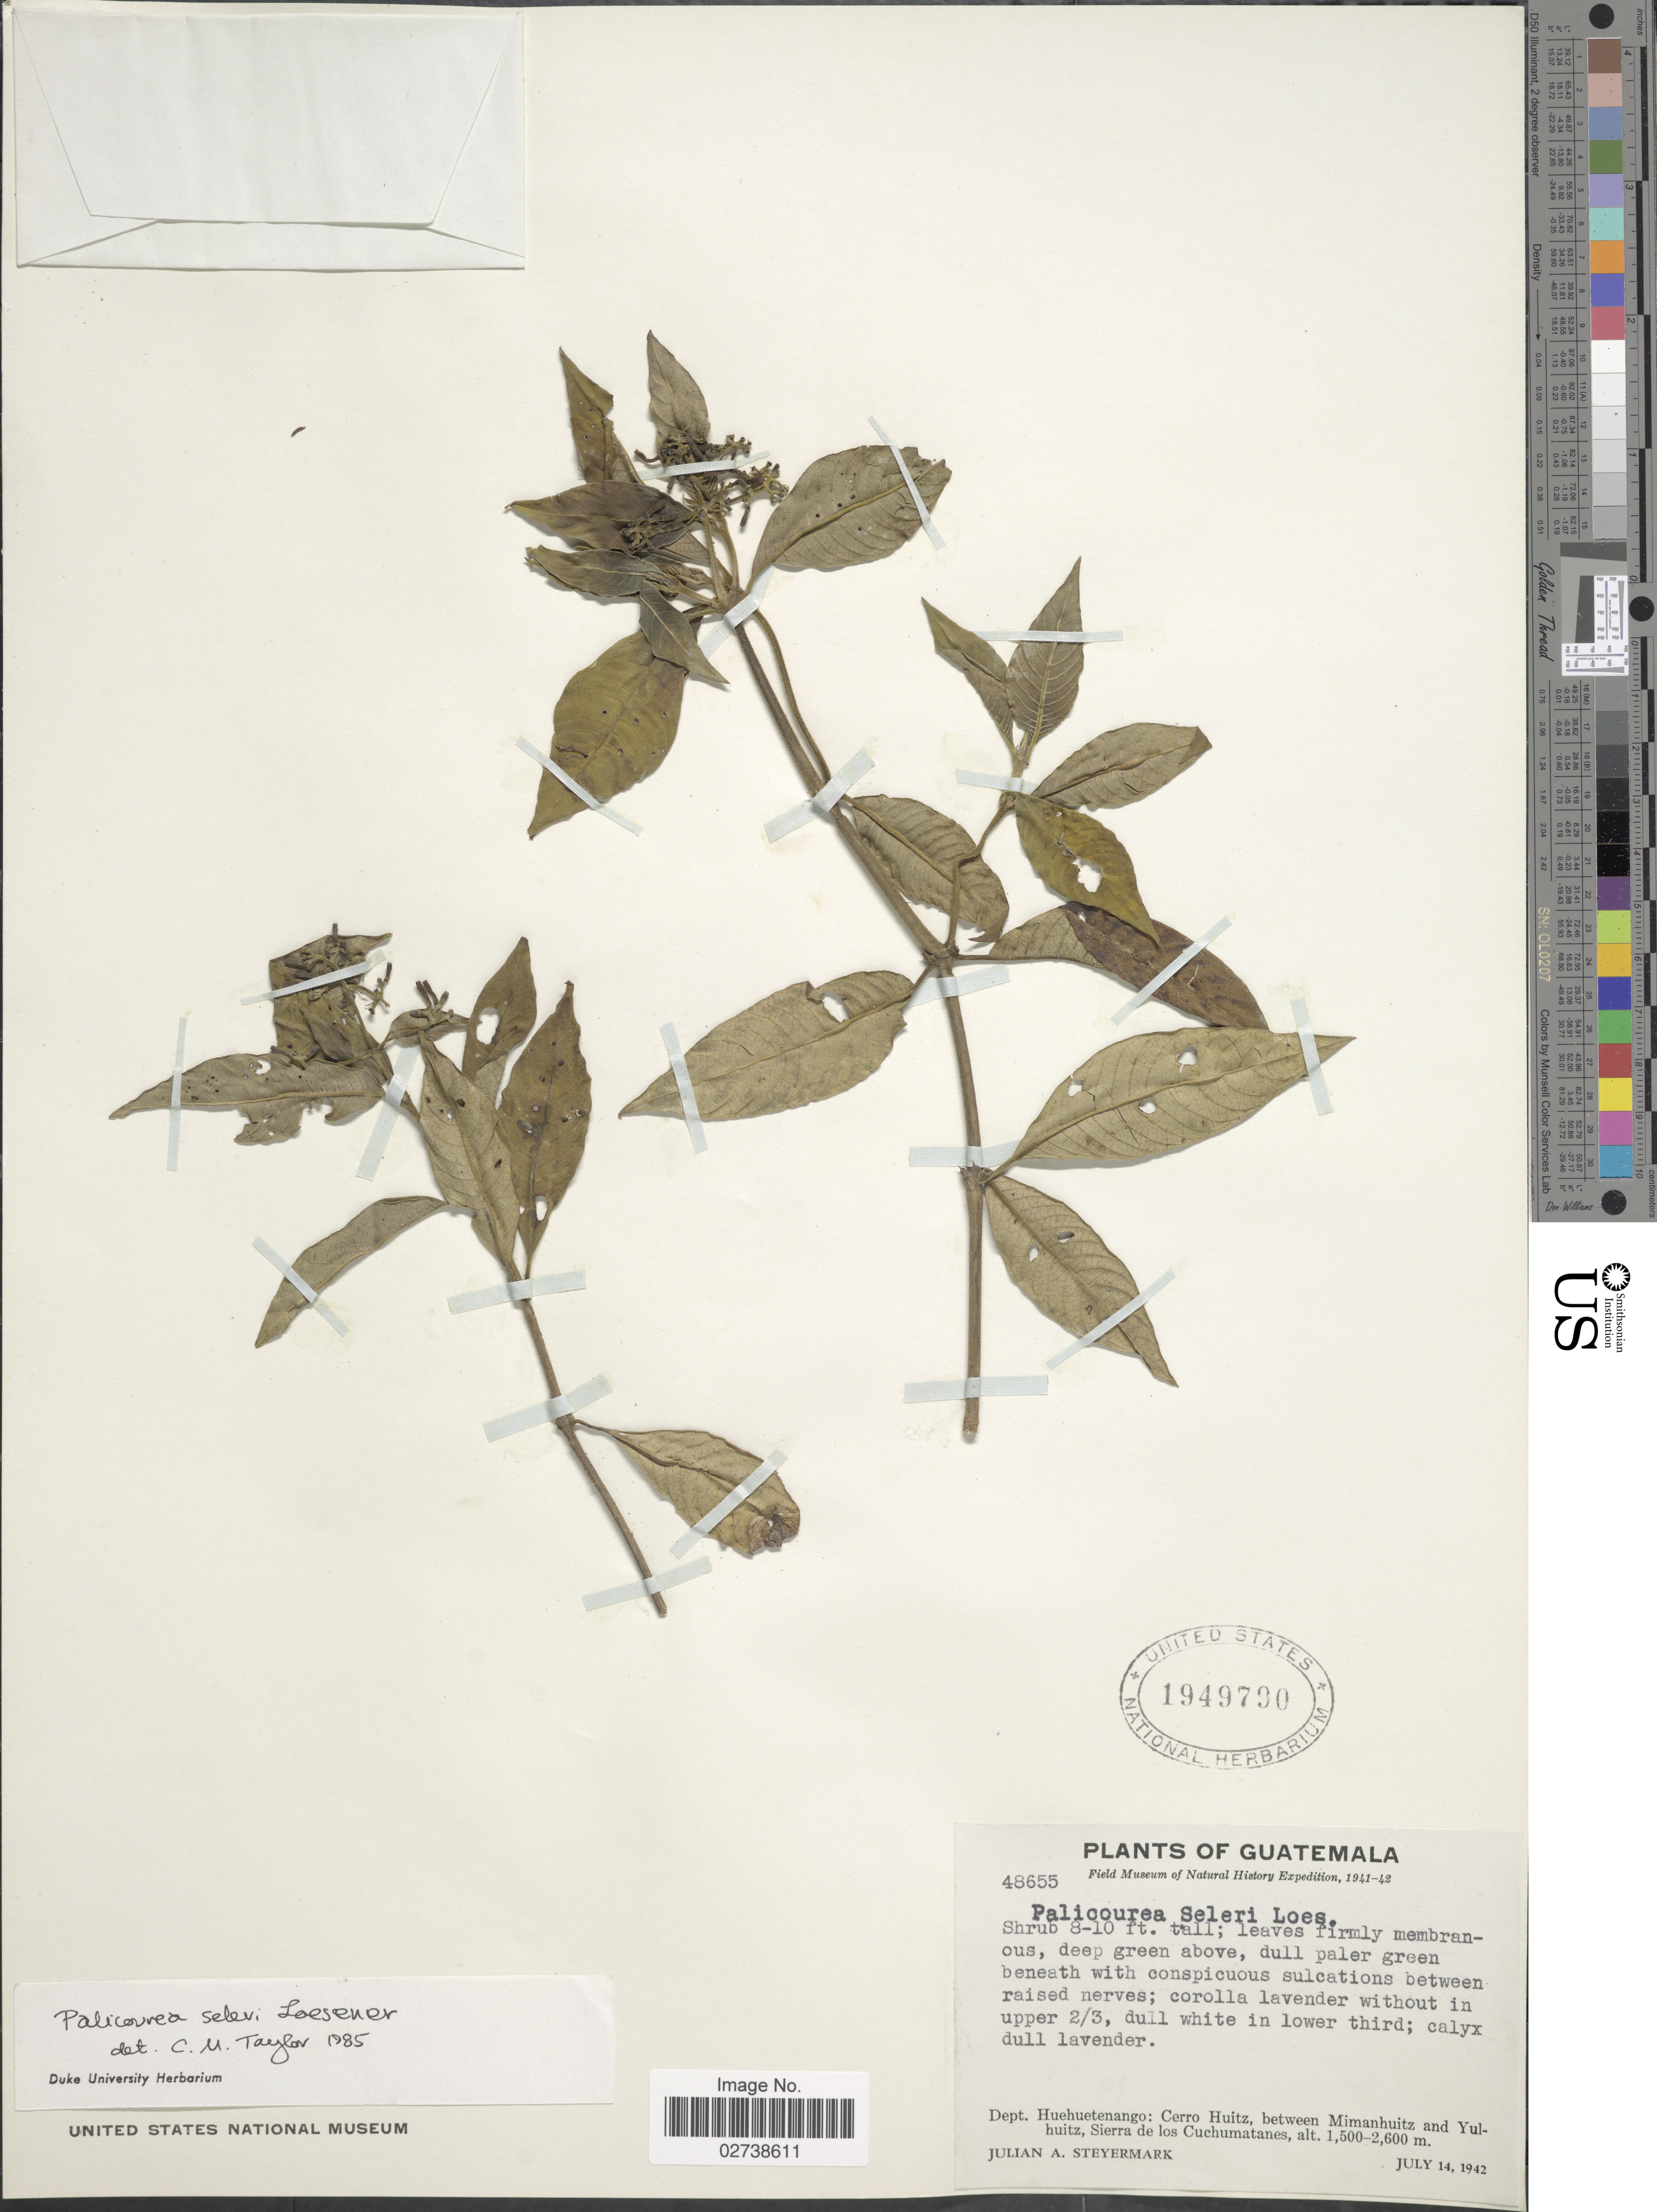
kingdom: Plantae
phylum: Tracheophyta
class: Magnoliopsida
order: Gentianales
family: Rubiaceae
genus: Palicourea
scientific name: Palicourea seleri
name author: Loes.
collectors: J. Steyermark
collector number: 48655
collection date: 1942-07-14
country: Guatemala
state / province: Huehuetenango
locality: Dept. Huehuetenango: Cerro Huitz, between Mimanhuitz and Yulhuitz, Sierra de los Cuchumatanes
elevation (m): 1500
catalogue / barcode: US 1949790